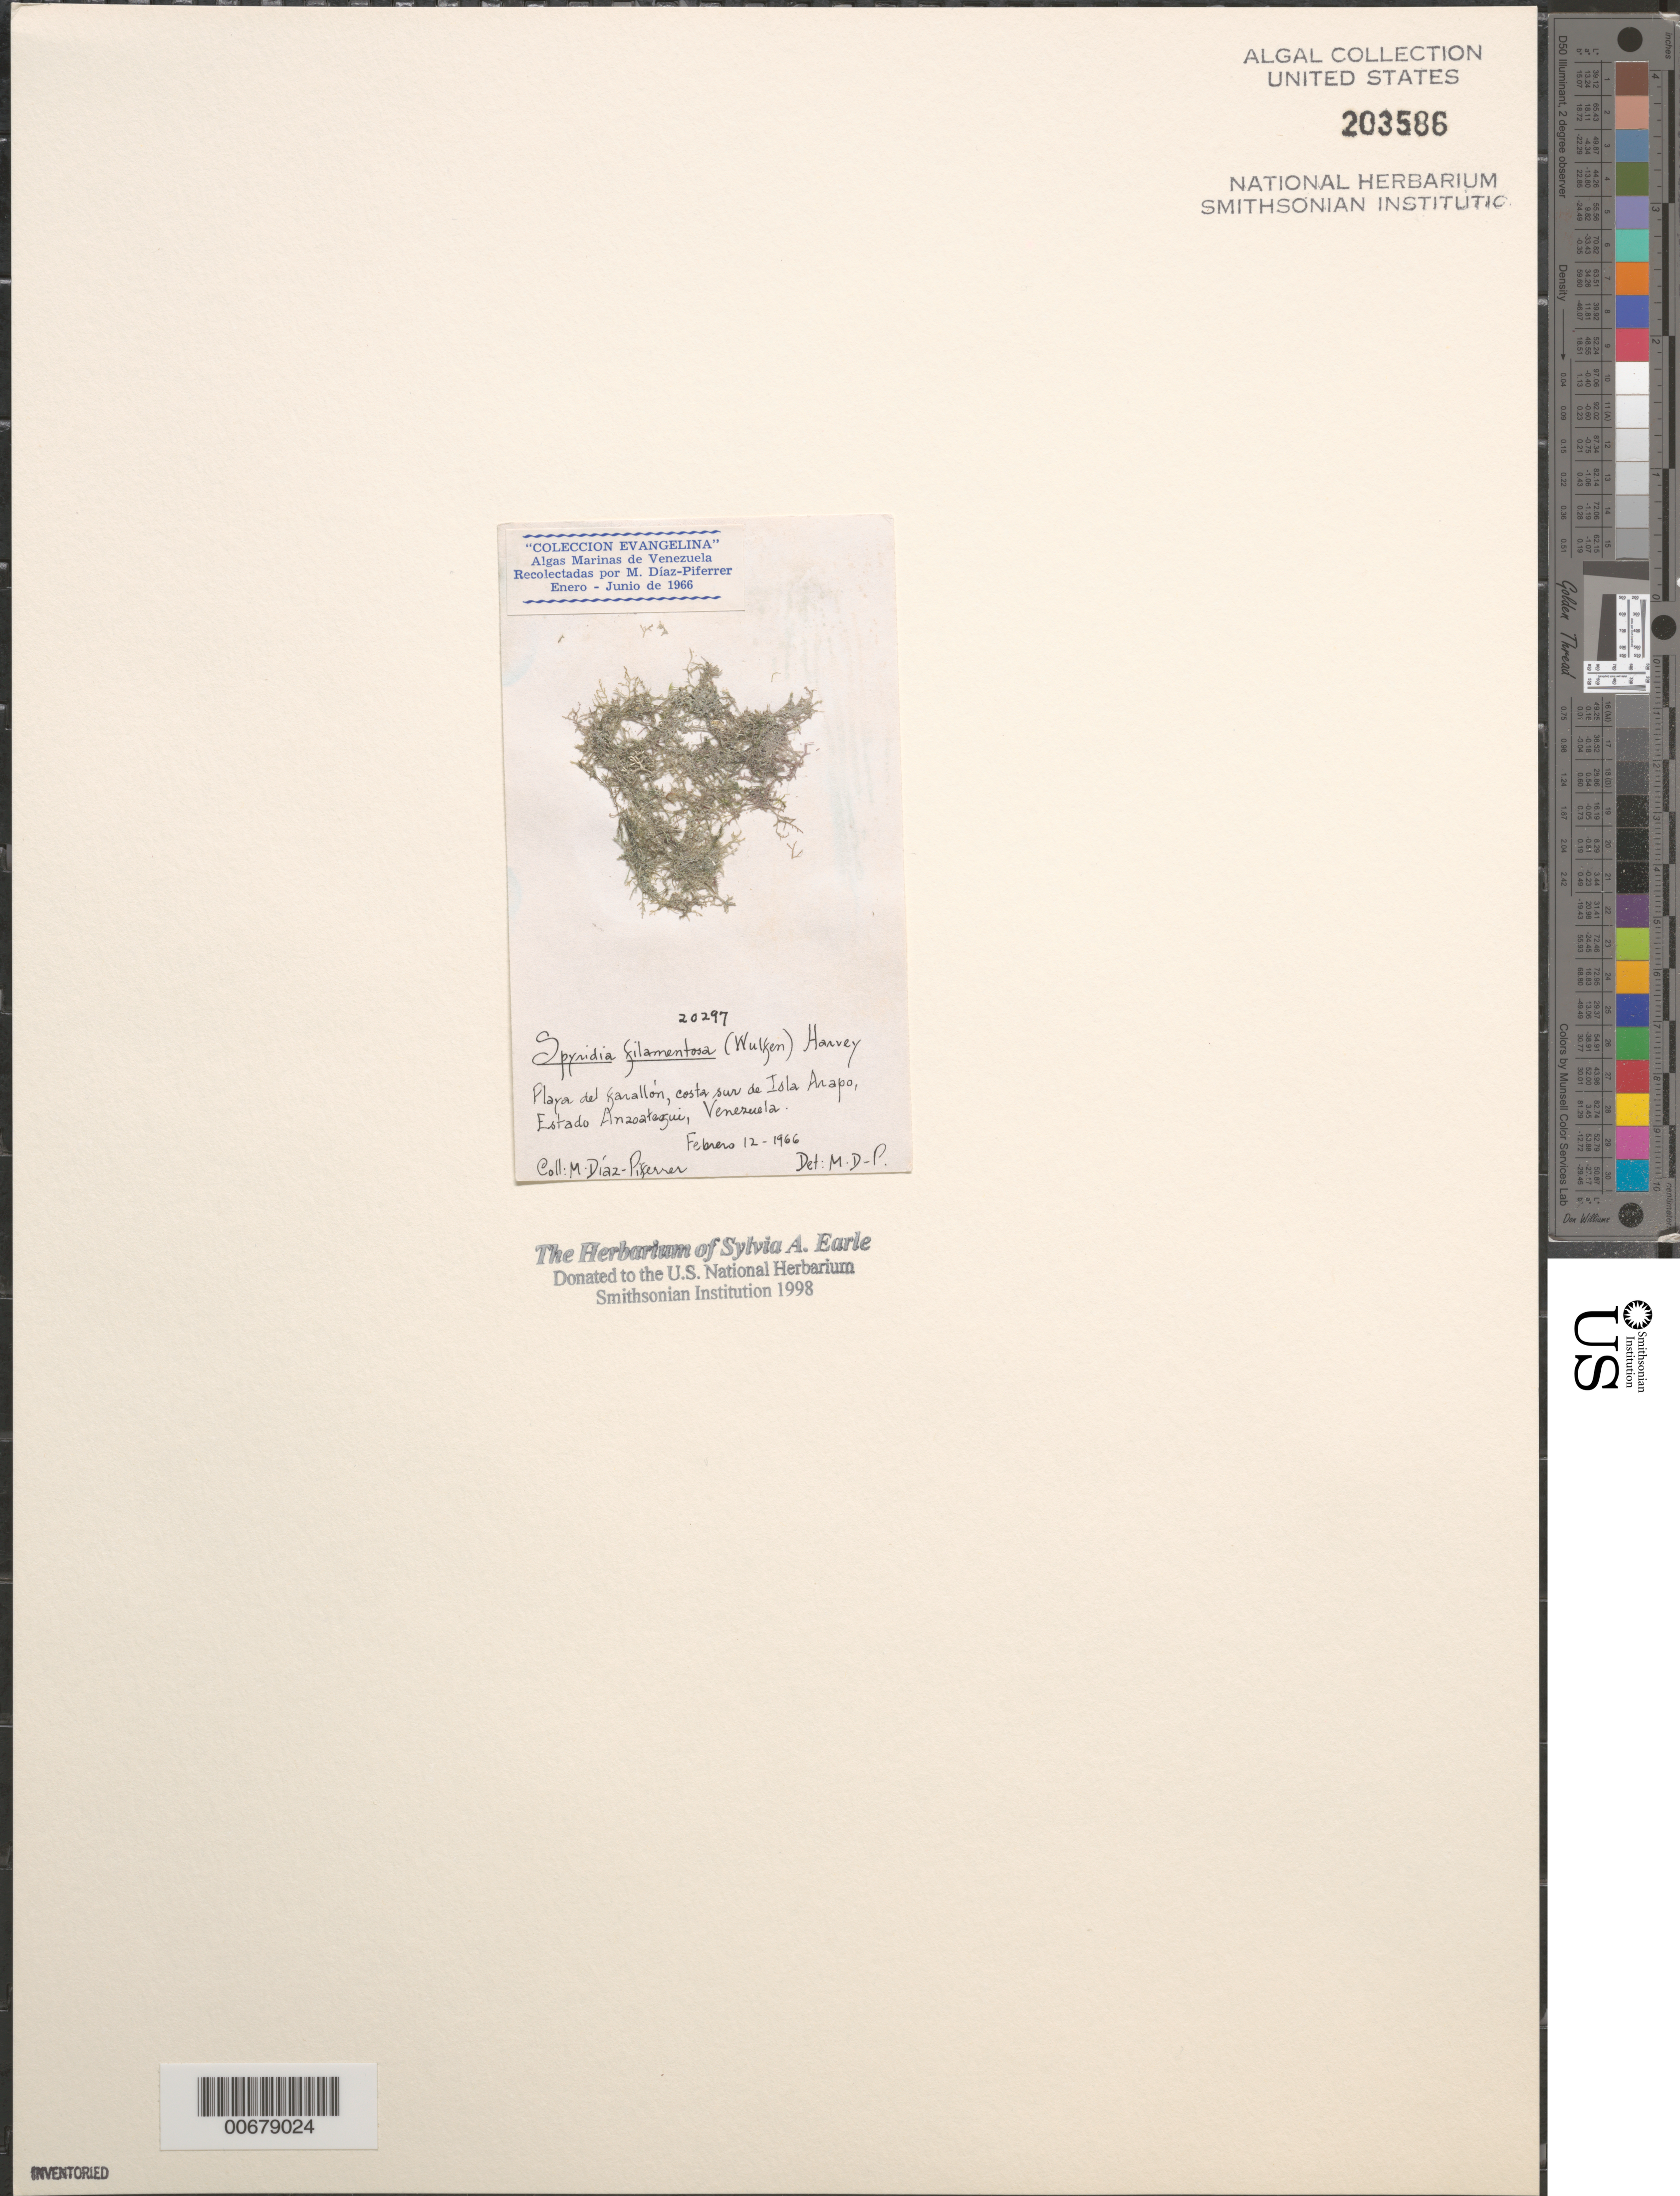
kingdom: Plantae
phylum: Rhodophyta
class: Florideophyceae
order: Ceramiales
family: Spyridiaceae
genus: Spyridia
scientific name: Spyridia filamentosa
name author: (Wulfen) Harv.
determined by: Diaz-Piferrer, M.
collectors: M. Diaz-Piferrer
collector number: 20297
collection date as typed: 12 Feb 1966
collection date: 1966-02-12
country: Venezuela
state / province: Anzoategui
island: Isla Arapo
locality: Playa del Farallon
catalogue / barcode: US 203586